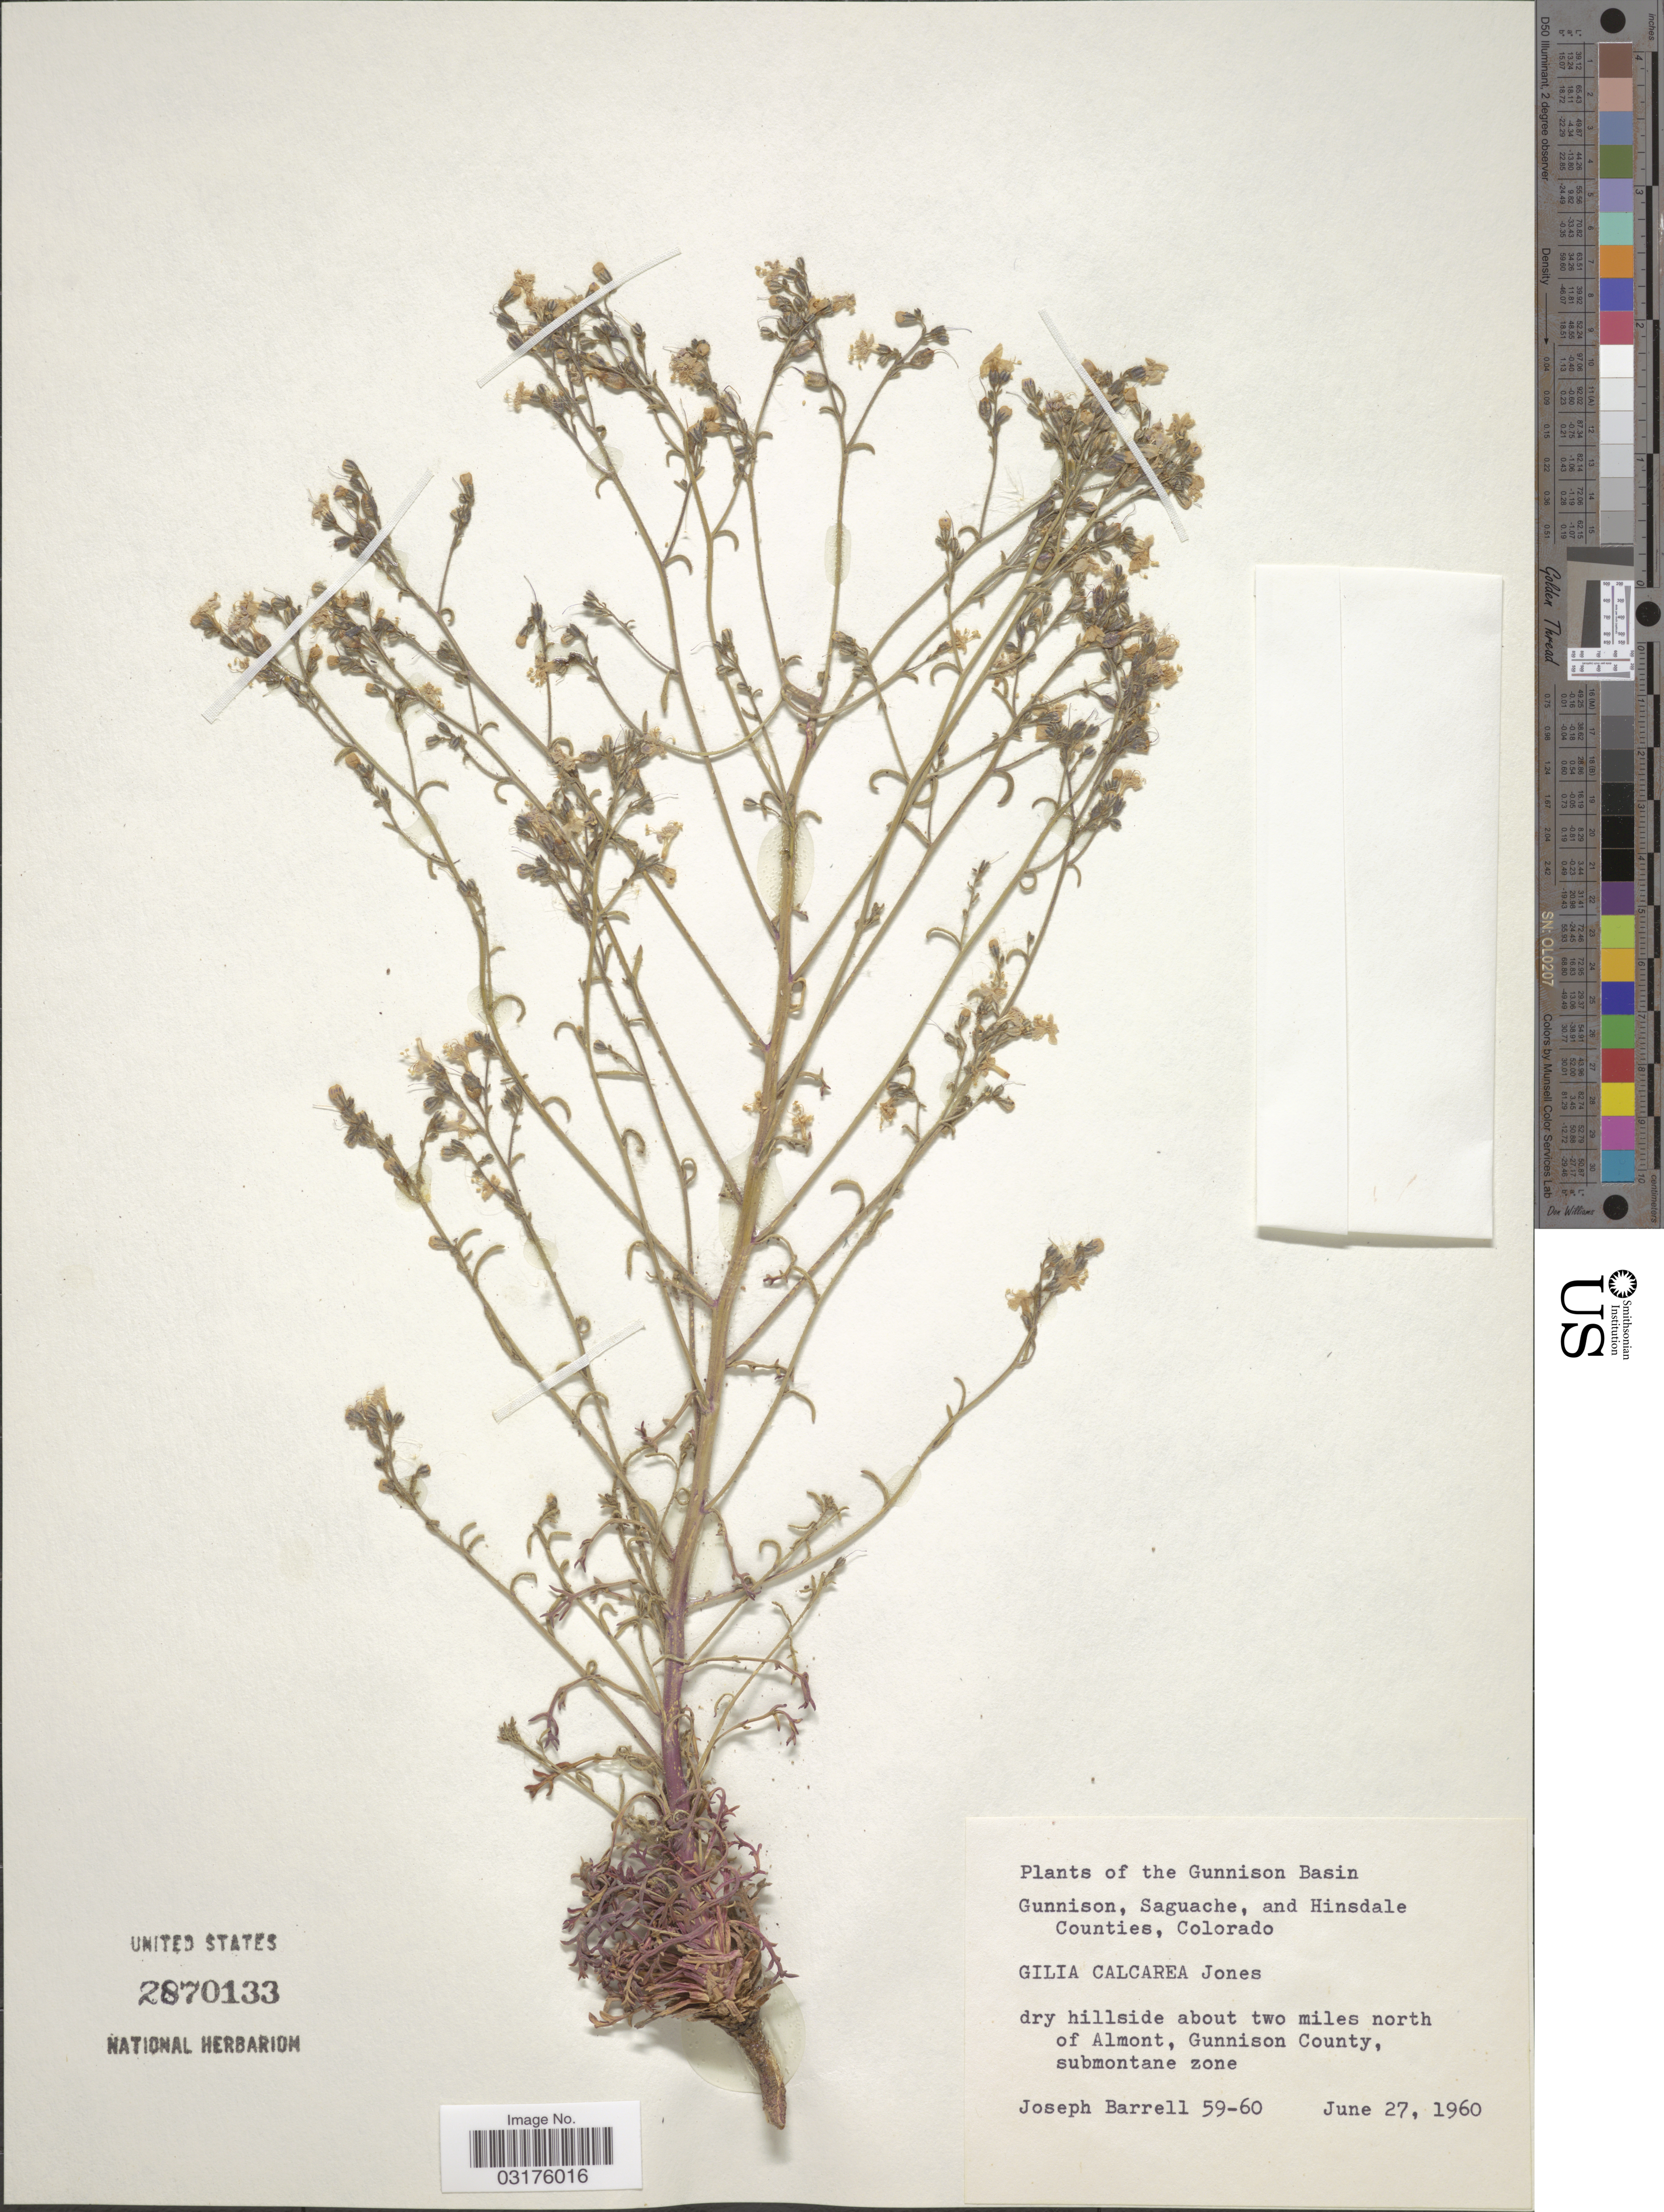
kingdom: Plantae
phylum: Tracheophyta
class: Magnoliopsida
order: Ericales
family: Polemoniaceae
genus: Aliciella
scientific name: Aliciella pinnatifida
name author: (Nutt. ex A. Gray) J.M. Porter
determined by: Strong, Mark T., (BOT), Smithsonian Institution - National Museum of Natural History (UNITED STATES)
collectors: J. Barrell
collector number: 59-60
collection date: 1960-06-27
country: United States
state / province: Colorado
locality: Gunnison Basin, Gunnison, Saguache, and Hinsdale Counties, dry hillside about two miles north of Almont, Gunnison County, submontane zone.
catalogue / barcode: US 2870133